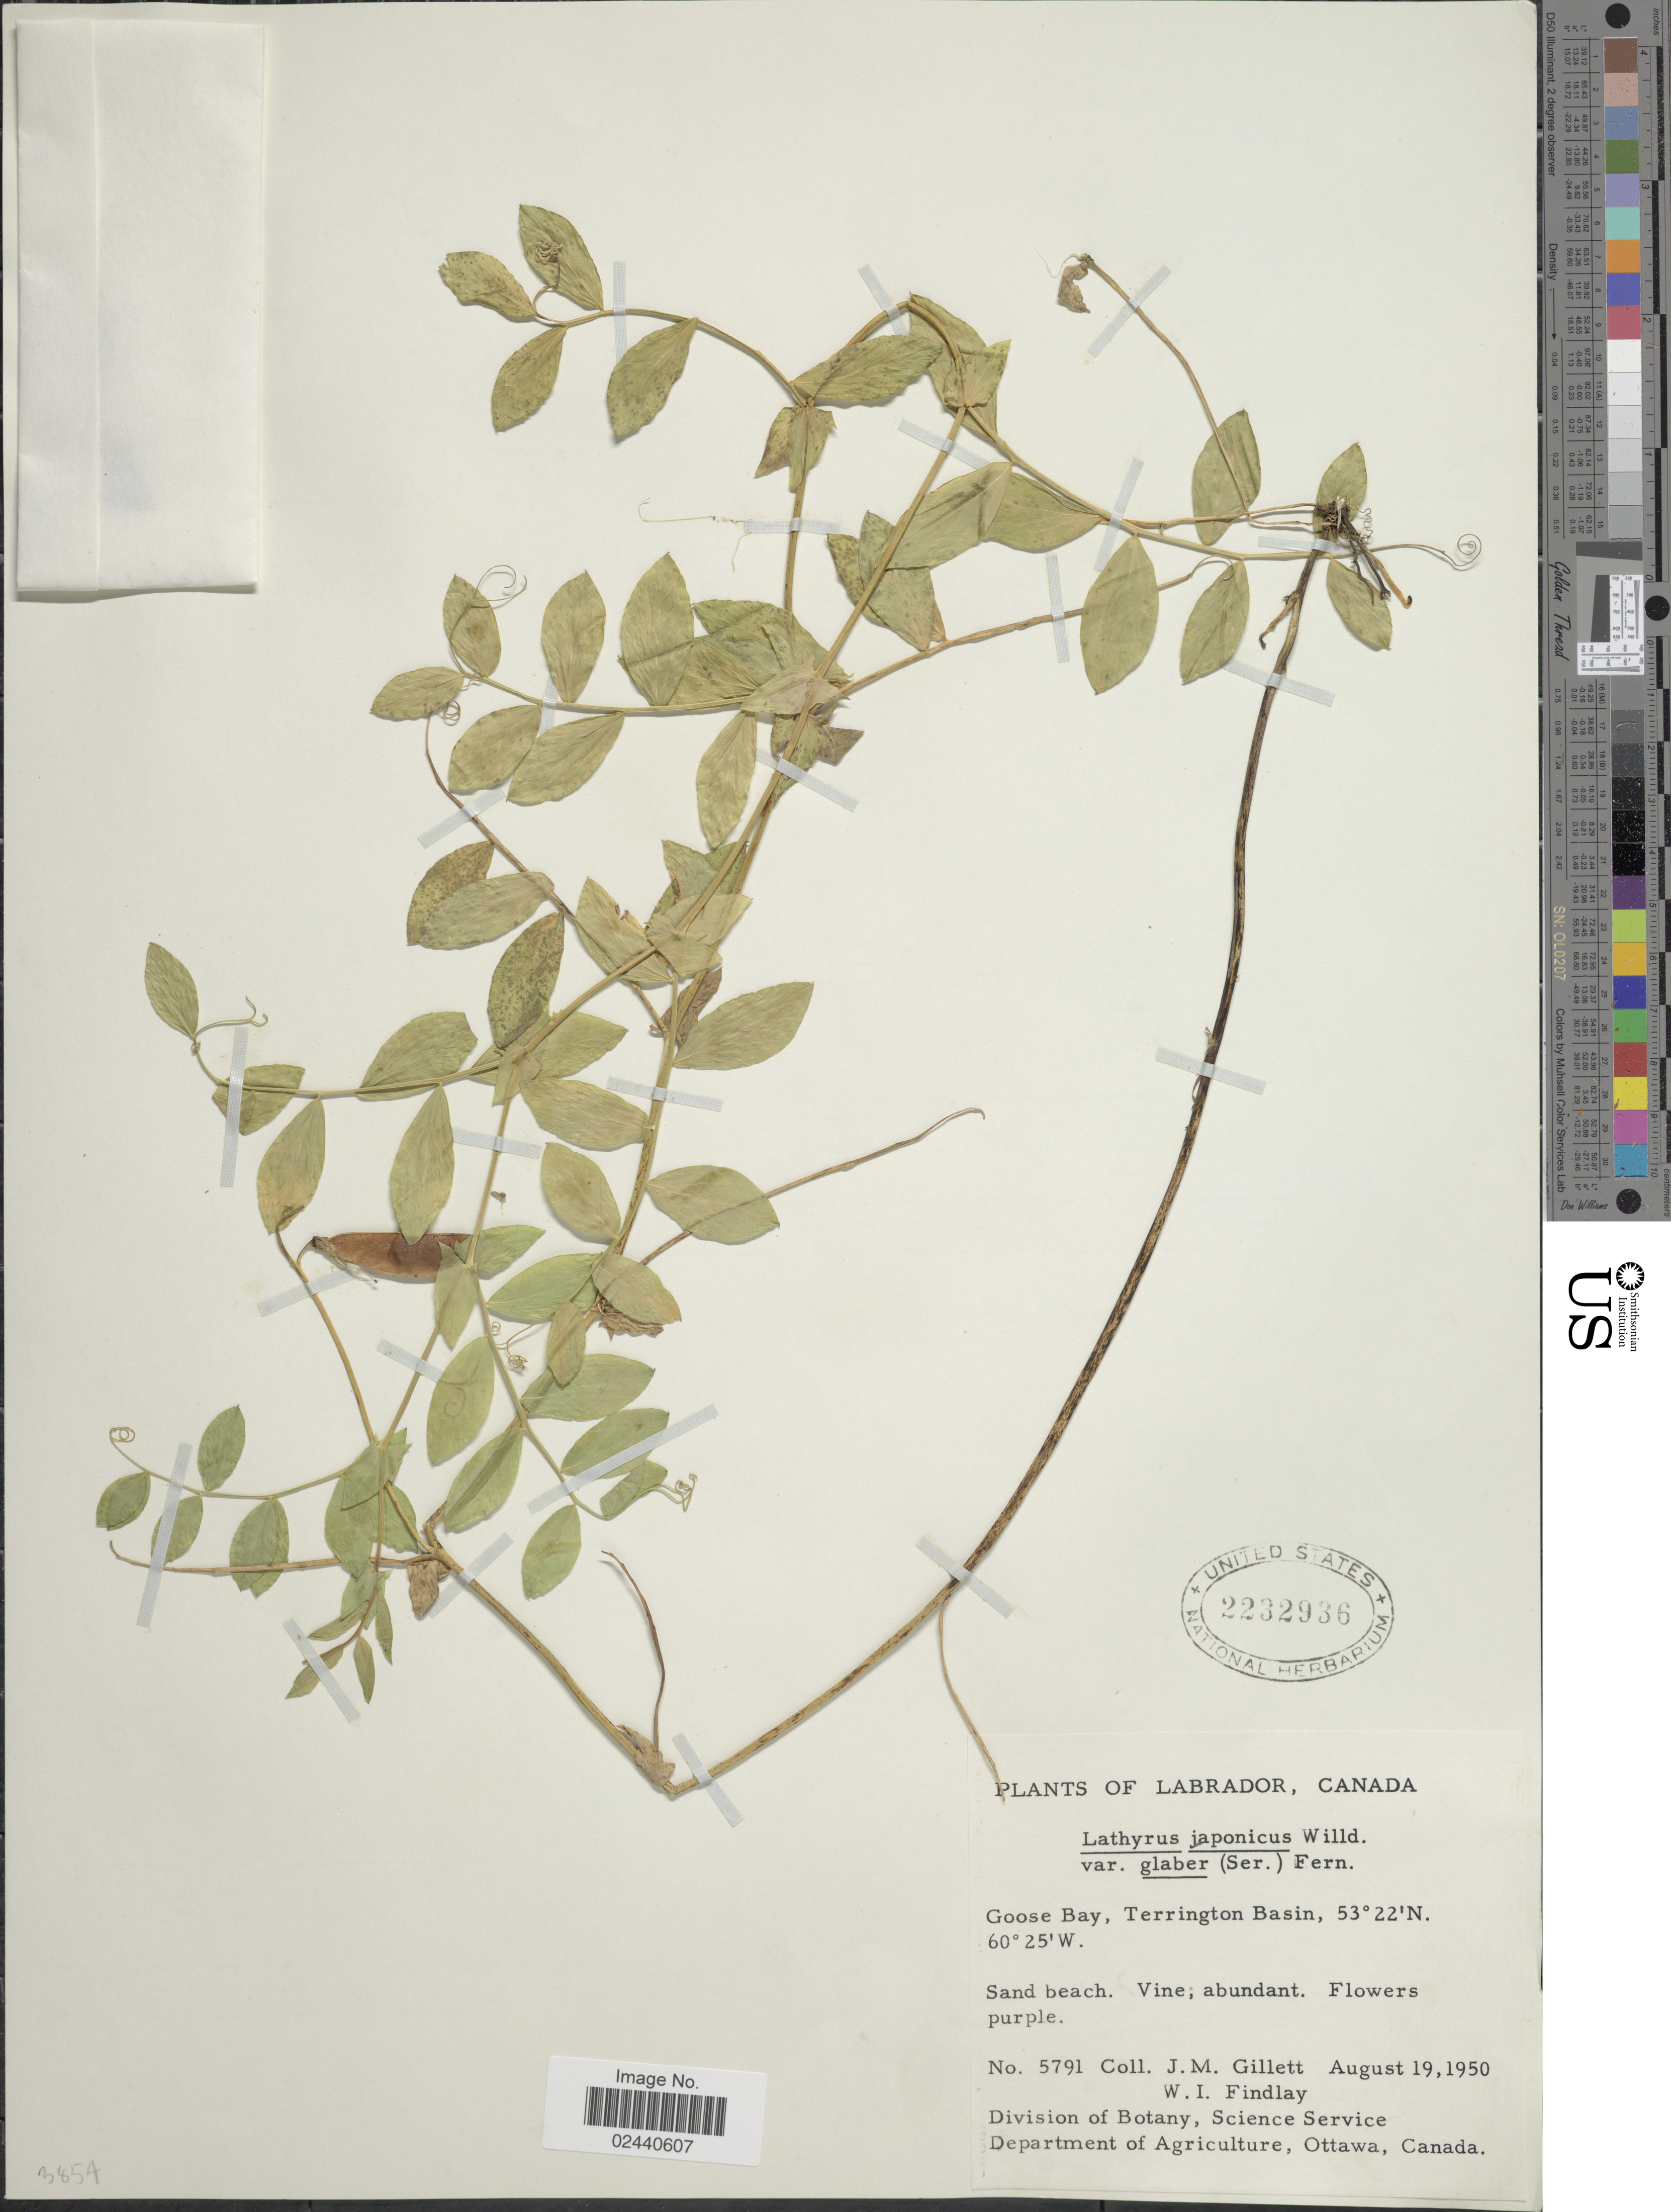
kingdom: Plantae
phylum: Tracheophyta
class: Magnoliopsida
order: Fabales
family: Fabaceae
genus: Lathyrus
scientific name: Lathyrus japonicus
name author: Willd.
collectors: J. M. Gillett & W. Findlay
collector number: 5791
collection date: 1950-08-19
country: Canada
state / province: Newfoundland and Labrador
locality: Labrador, Goosa Bay, Terrington Basin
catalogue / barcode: US 2232936